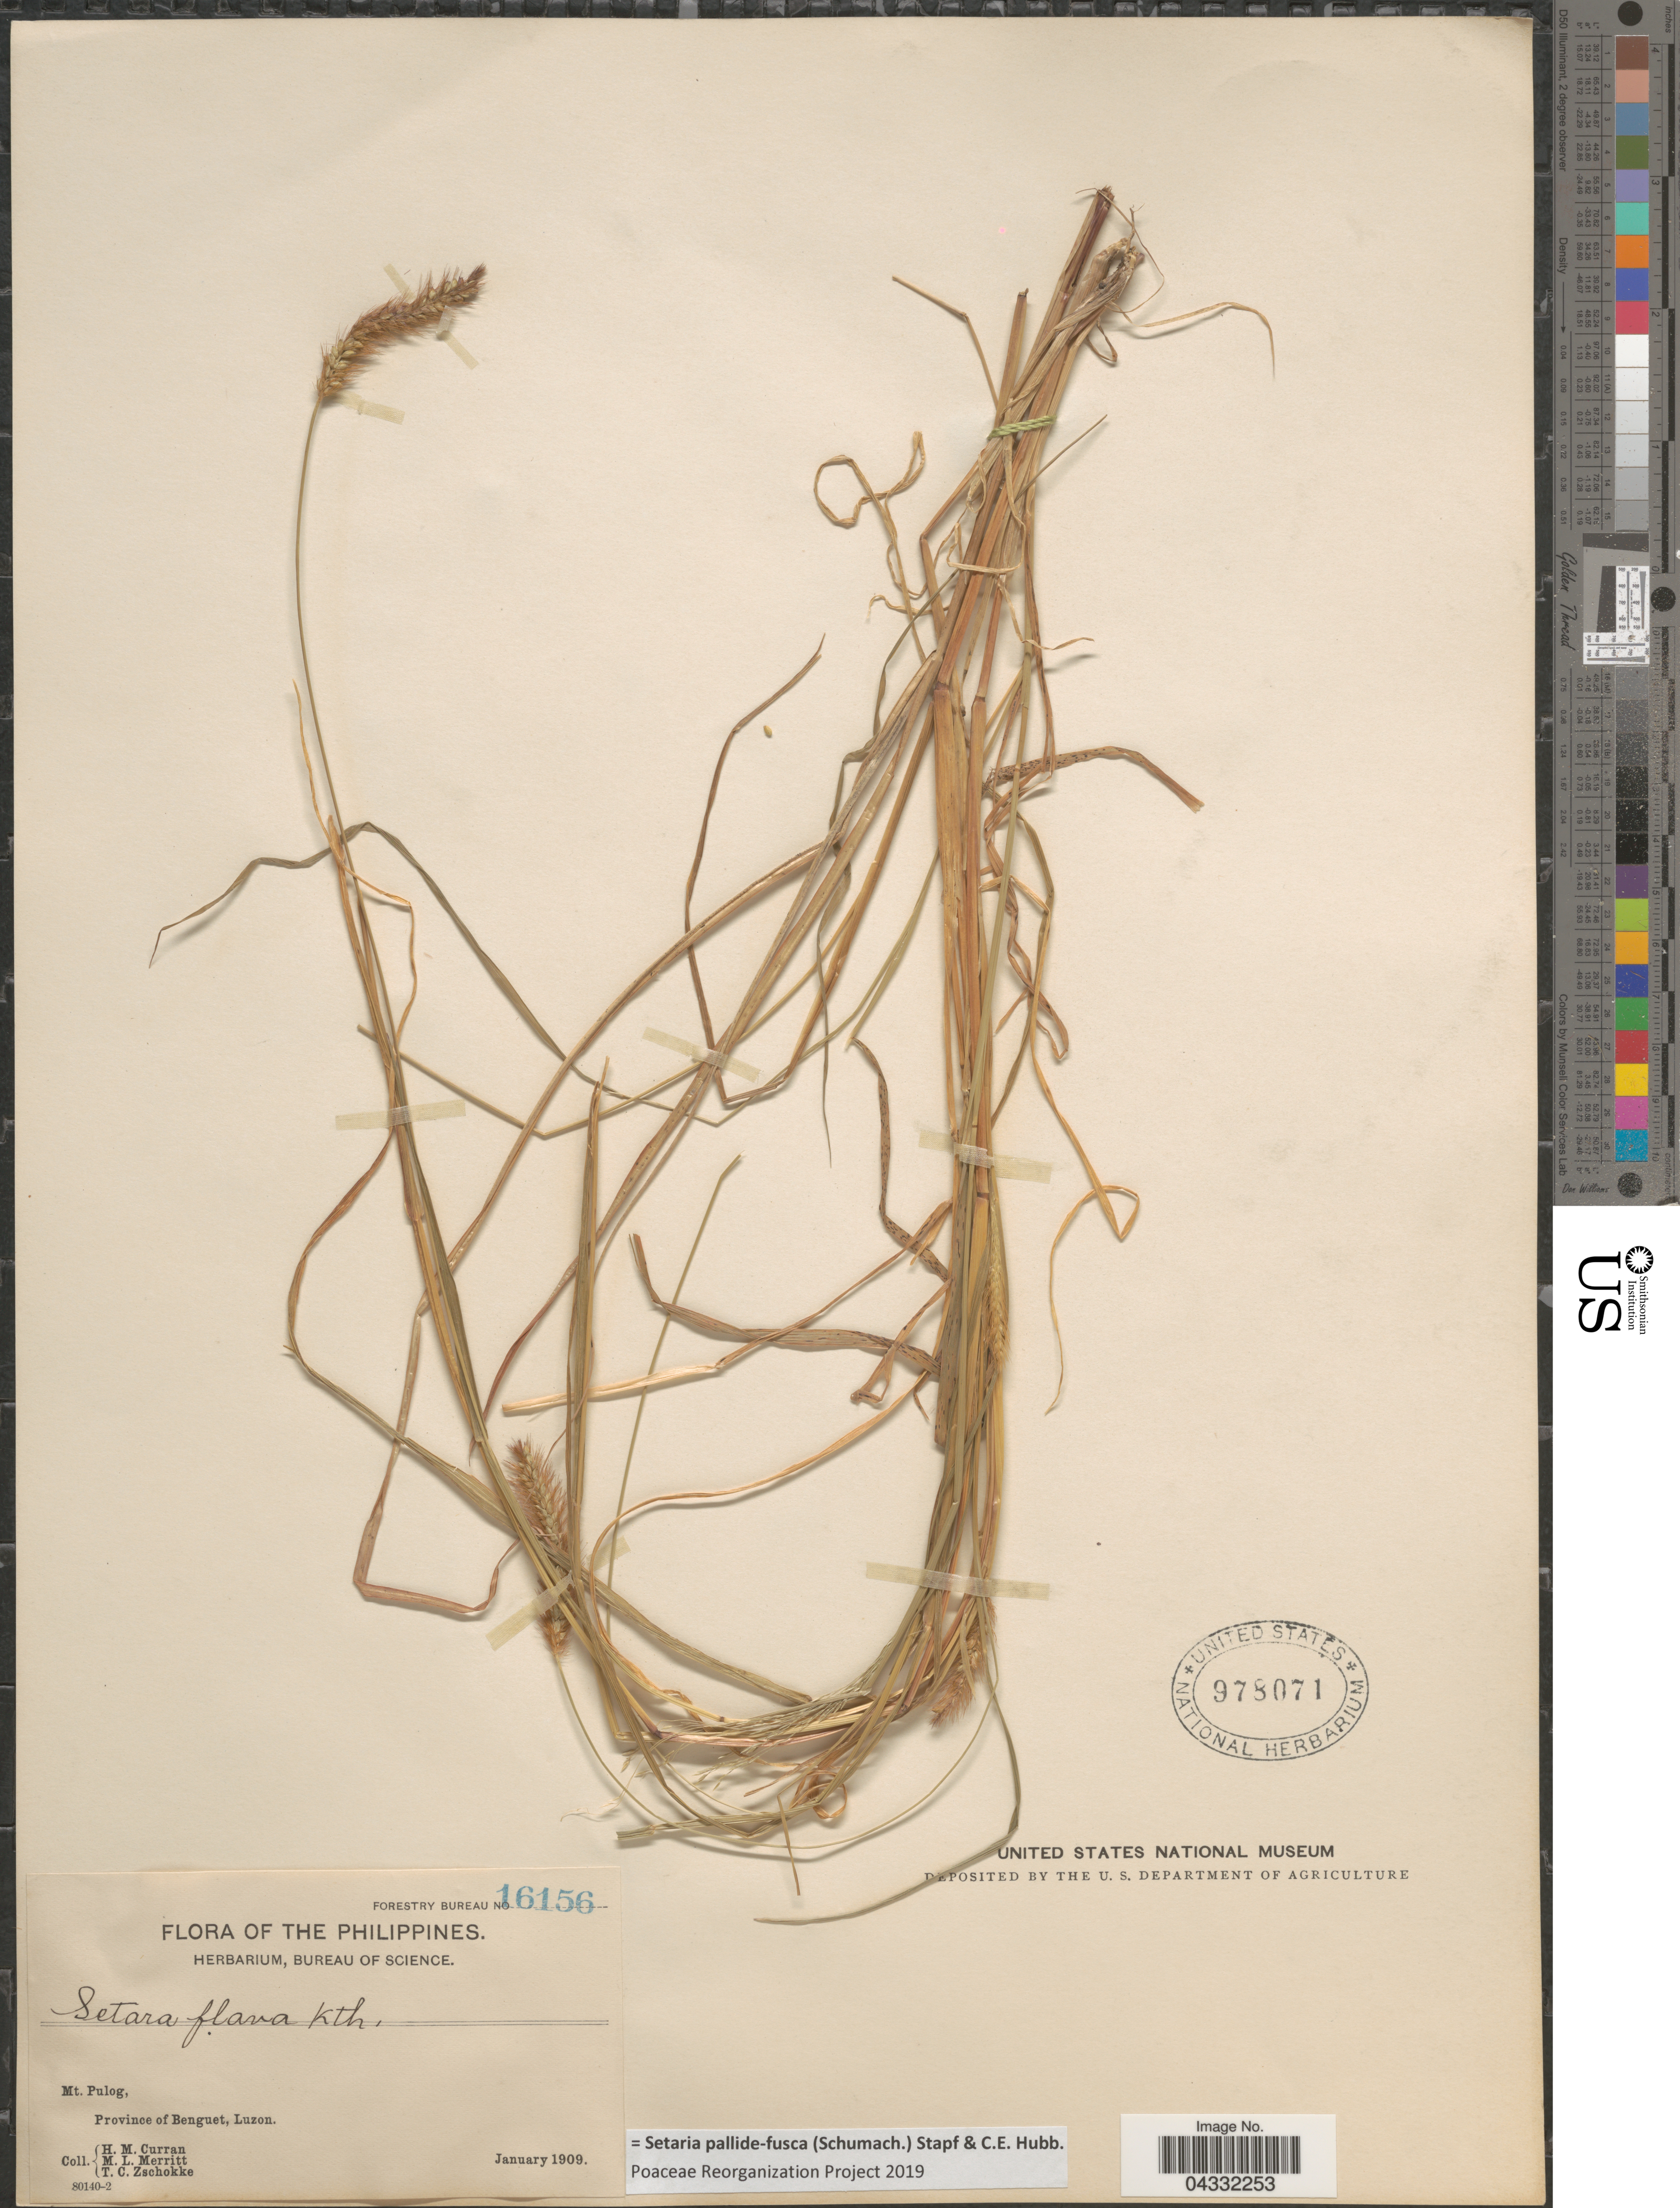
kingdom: Plantae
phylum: Tracheophyta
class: Liliopsida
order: Poales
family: Poaceae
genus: Setaria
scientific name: Setaria pallide-fusca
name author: (Schumach.) Stapf & C.E. Hubb.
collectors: H. M. Curran, M. L. Merritt & T. C. Zschokke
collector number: Forestry Bureau 16156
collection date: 1909-01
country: Philippines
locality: Mt. Pulog, Province of Benguet, Luzon.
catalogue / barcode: US 978071